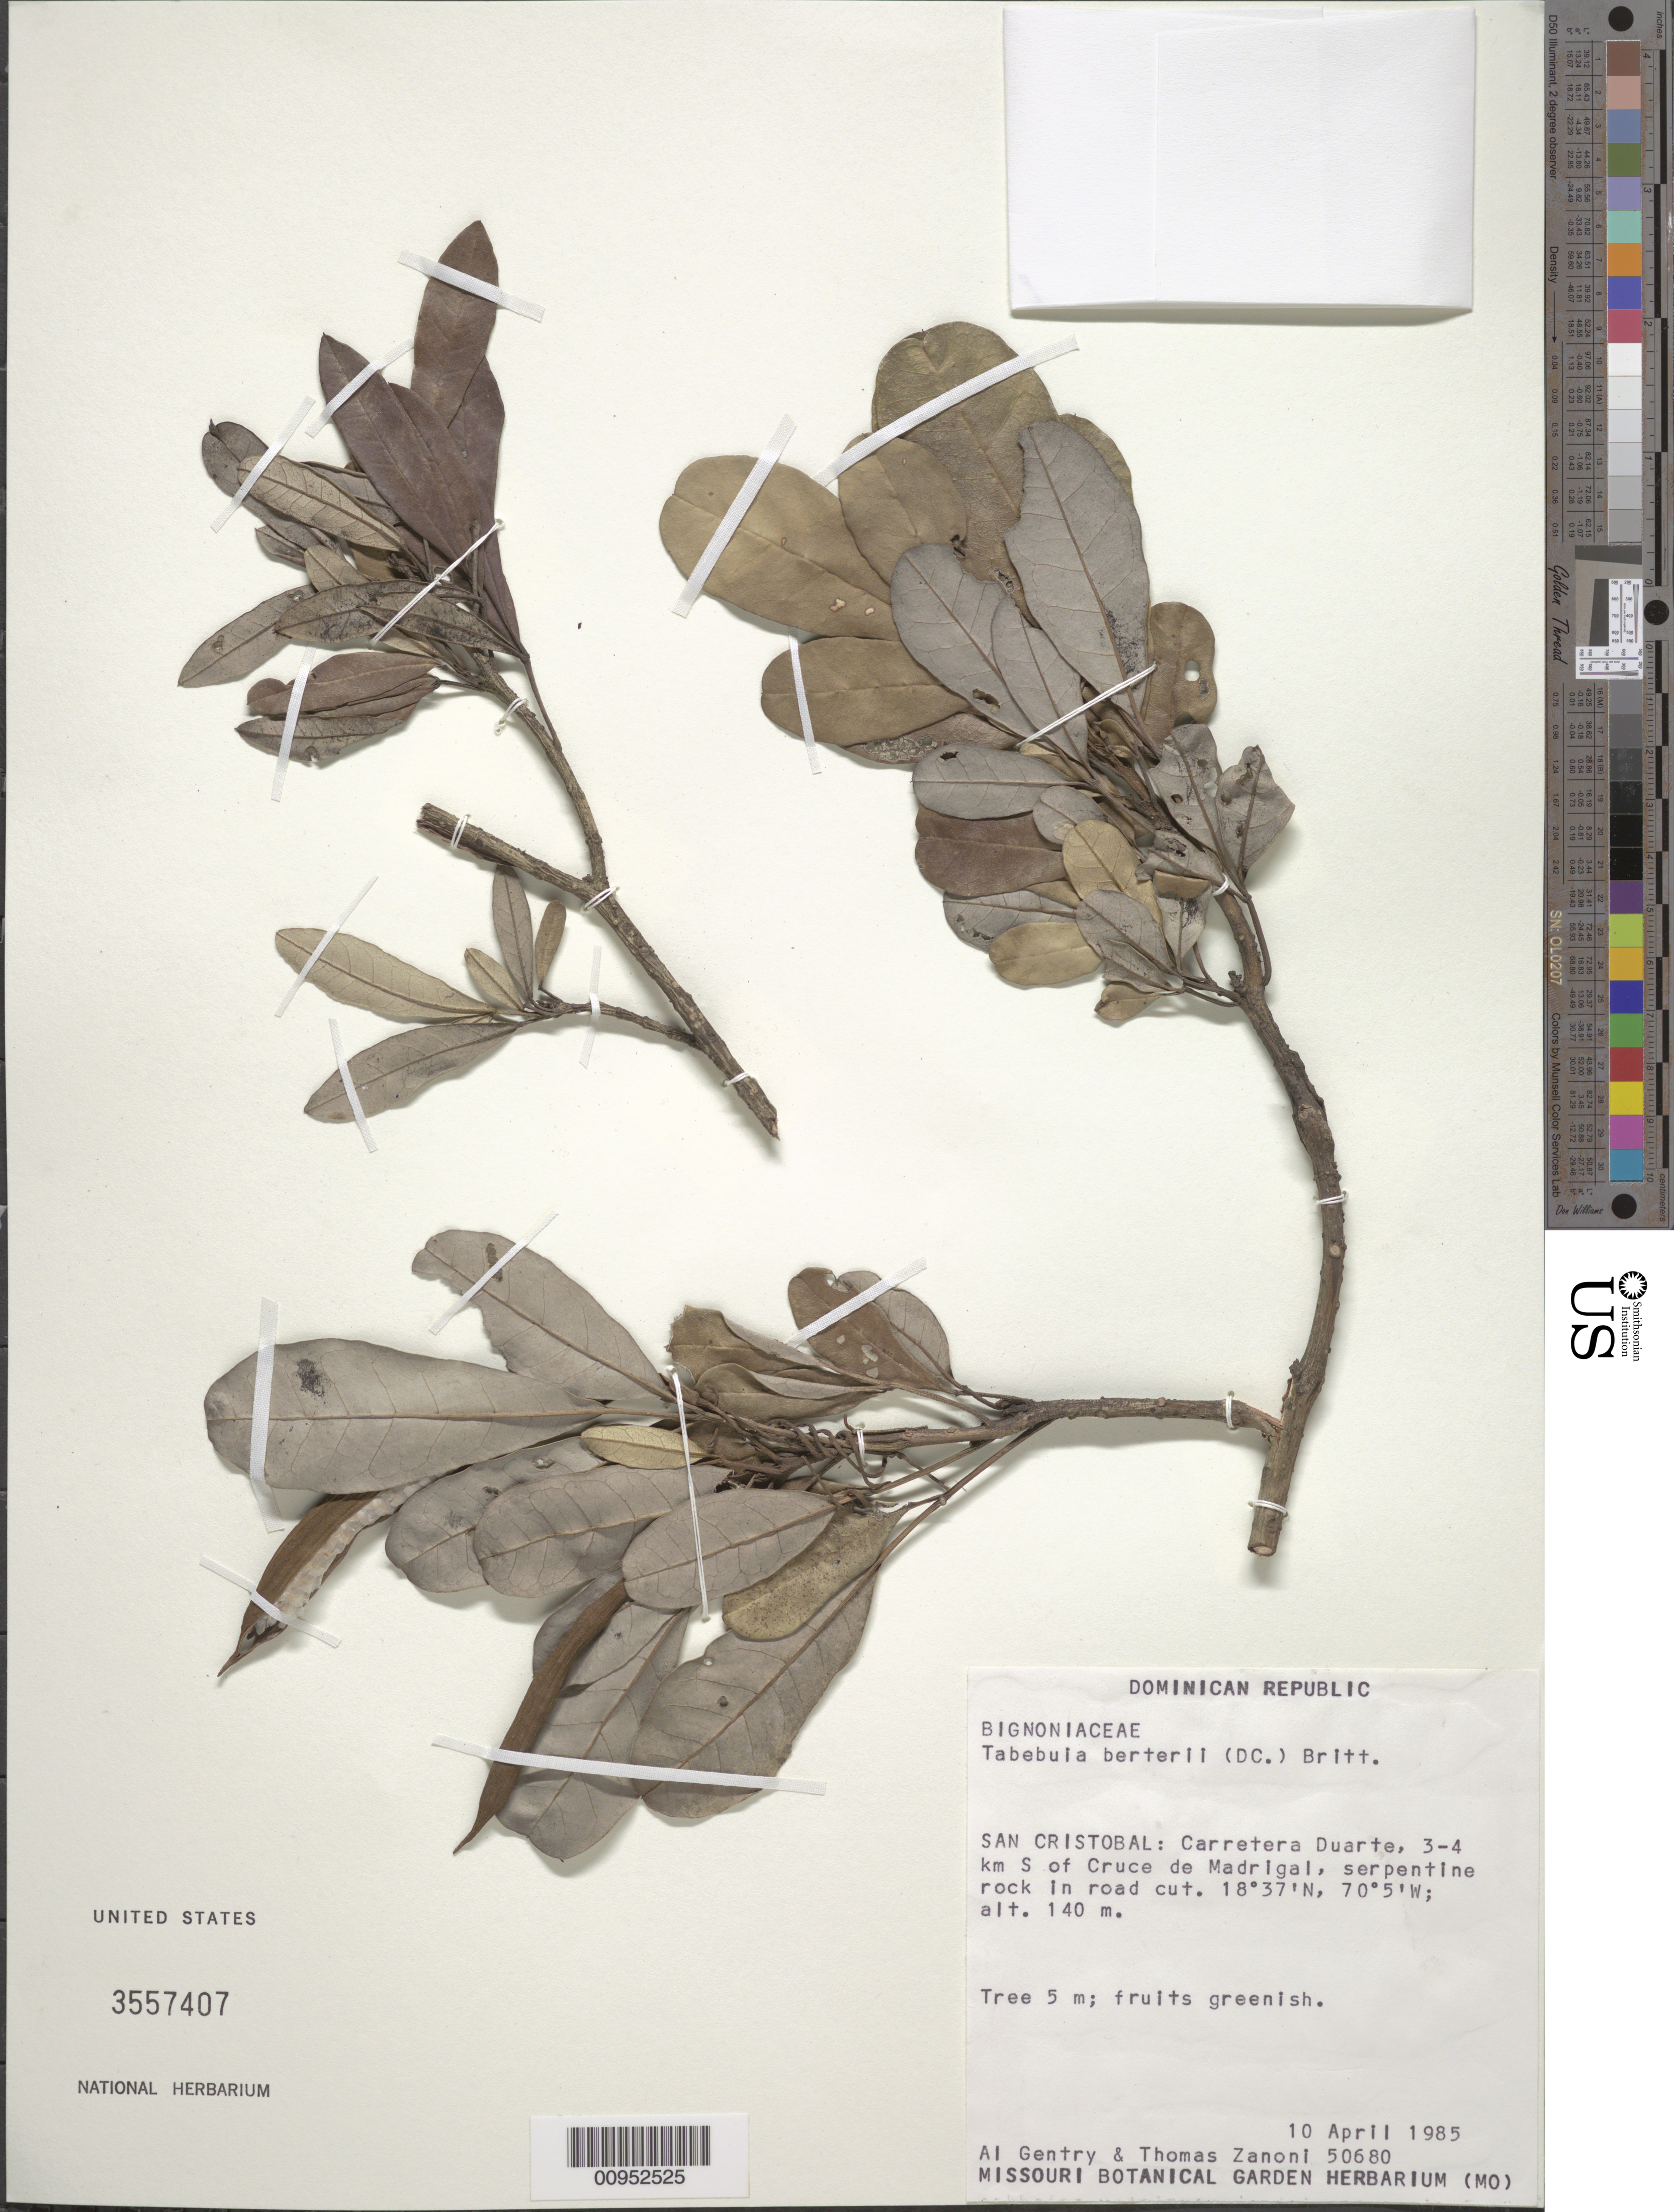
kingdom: Plantae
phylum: Tracheophyta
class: Magnoliopsida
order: Lamiales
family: Bignoniaceae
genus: Tabebuia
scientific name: Tabebuia berteroi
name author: (DC.) Britton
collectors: A. H. Gentry & T. A. Zanoni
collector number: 50680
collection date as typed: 10 Apr 1985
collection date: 1985-04-10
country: Dominican Republic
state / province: San Cristobal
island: Hispaniola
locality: Carretera Duarte, 3-4 km S of Cruce de Madrigal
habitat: Serpentine rock in road cut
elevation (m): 140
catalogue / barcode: US 3557407